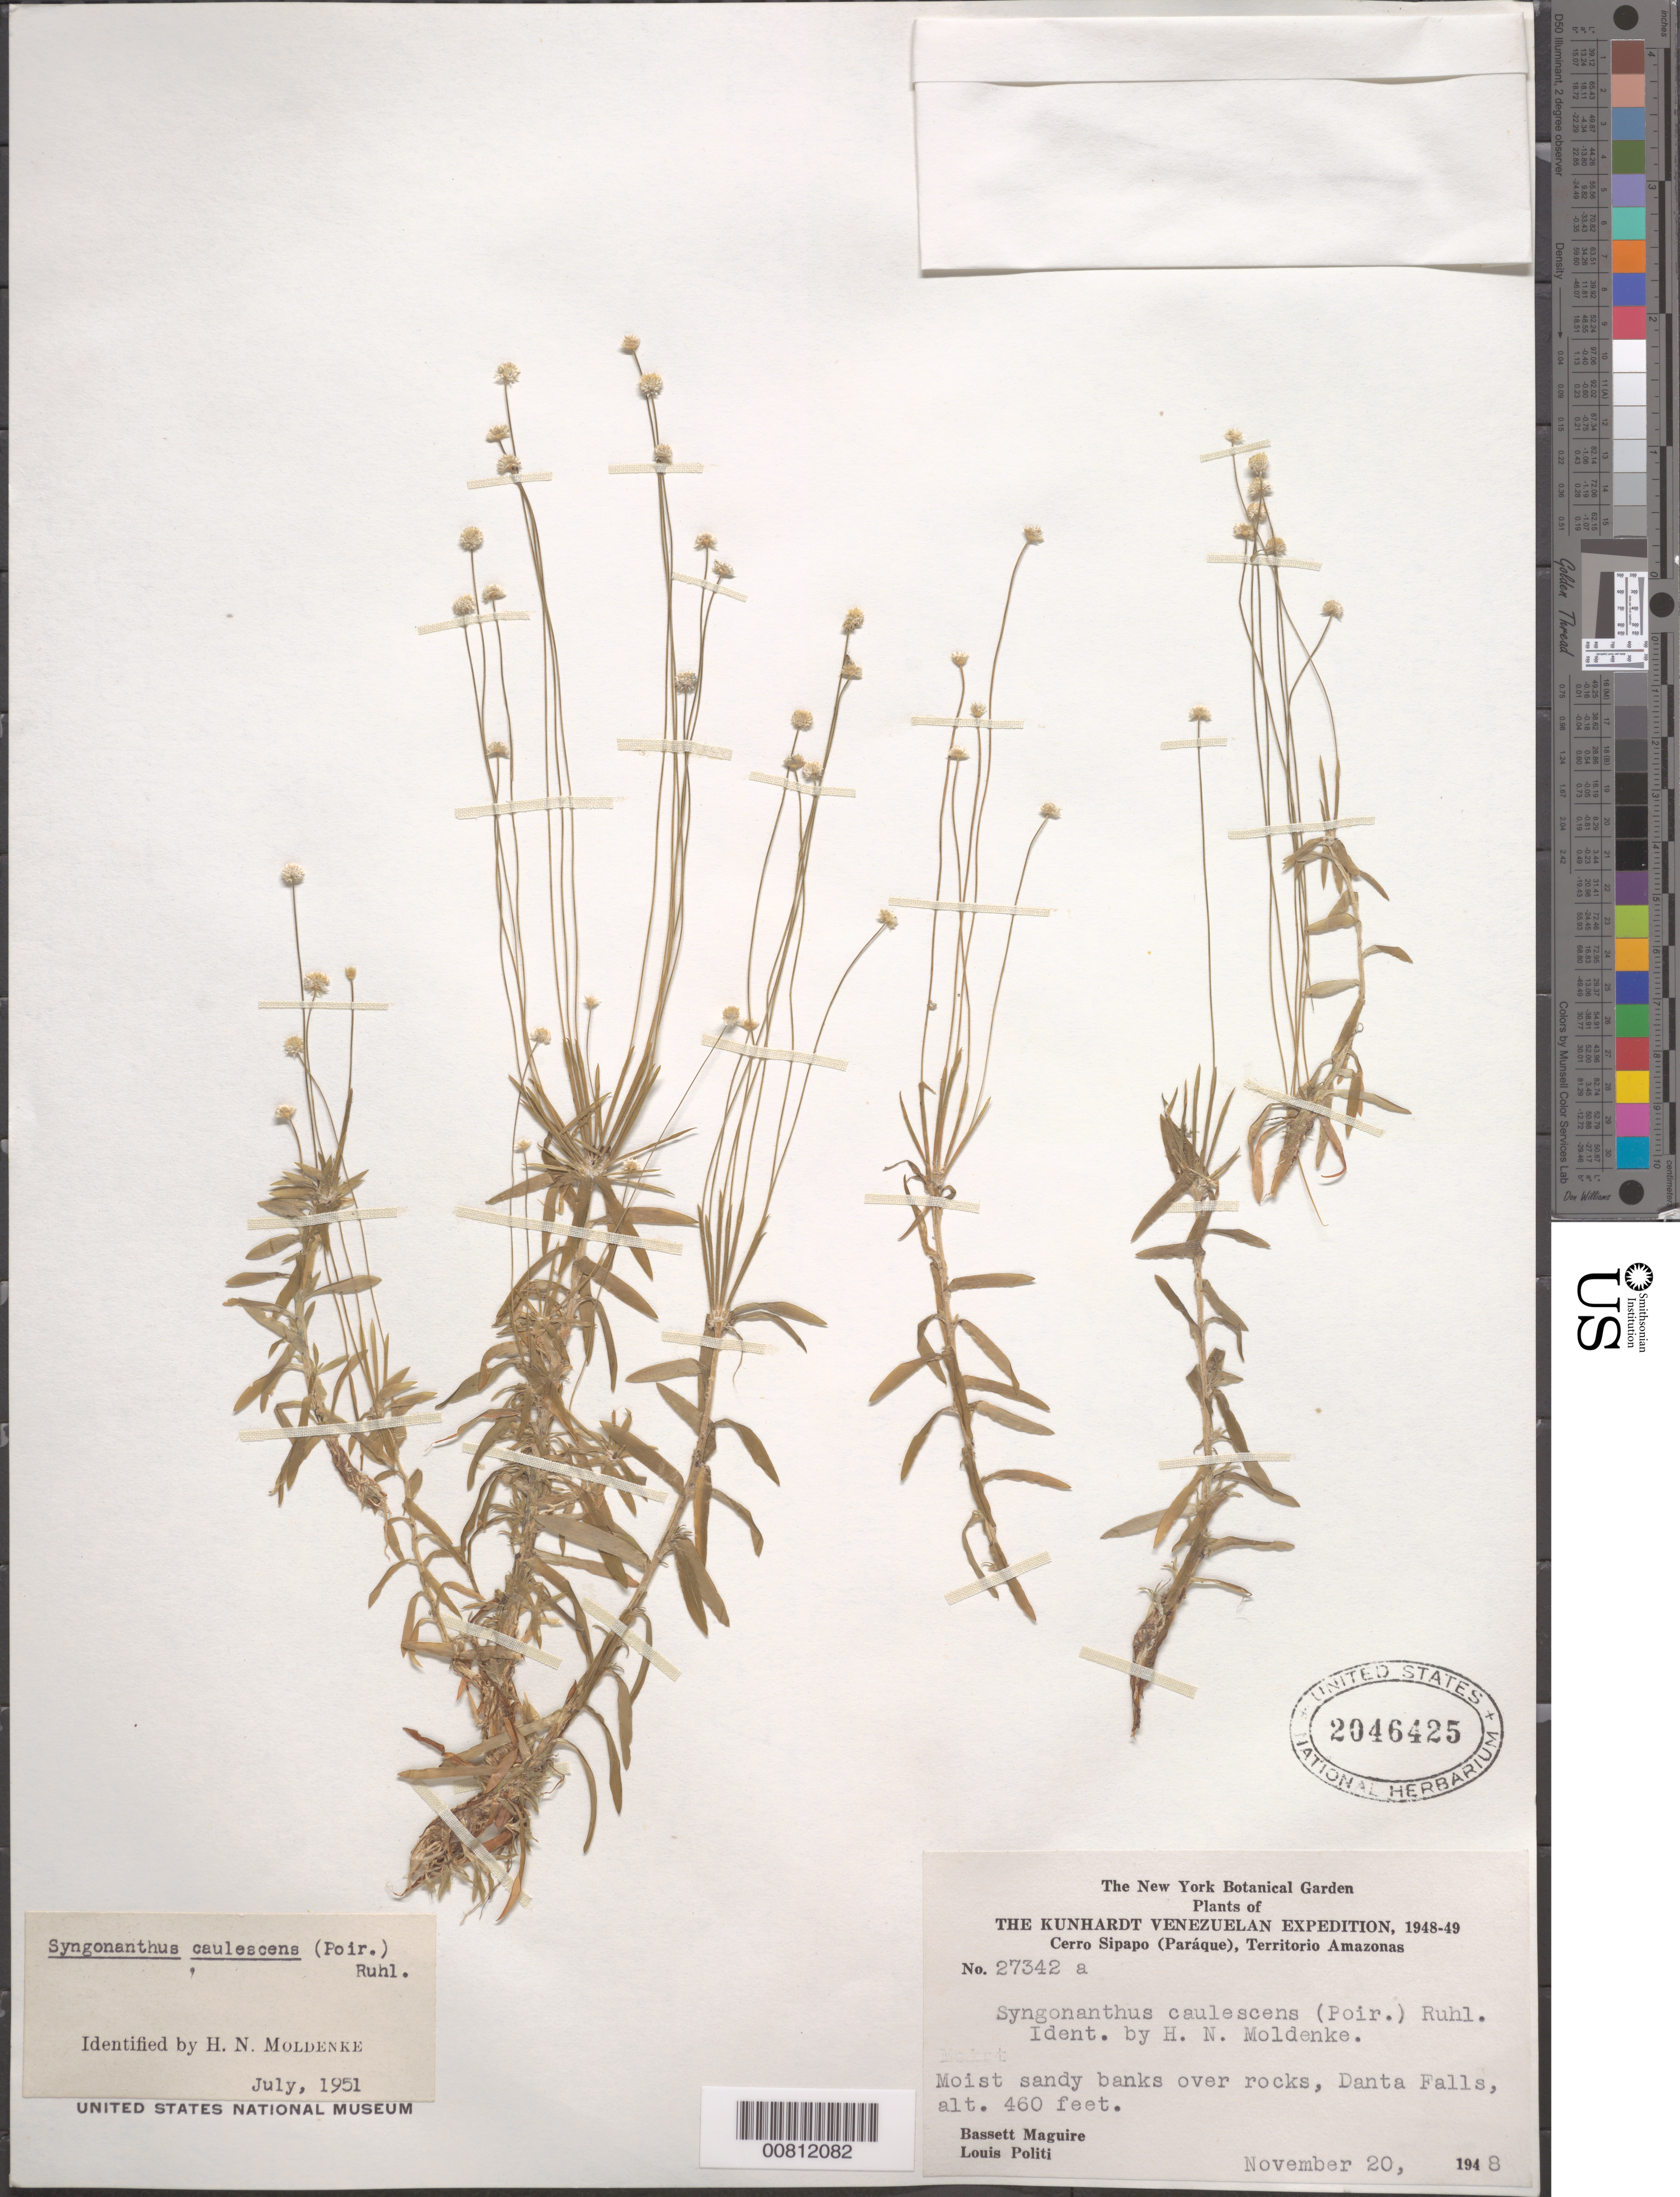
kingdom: Plantae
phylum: Tracheophyta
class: Liliopsida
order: Poales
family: Eriocaulaceae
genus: Syngonanthus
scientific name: Syngonanthus caulescens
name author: (Poir.) Ruhland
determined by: Moldenke, H. N.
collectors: B. Maguire & L. Politi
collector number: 27342 A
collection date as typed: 20-Nov-48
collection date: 1948-11-20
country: Venezuela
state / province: Amazonas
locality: Cerro Sipapo (Paráque), Río Cuao, Danta (Tapir) Falls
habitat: Mossy sandy banks over rocks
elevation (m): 140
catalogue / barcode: US 2046425